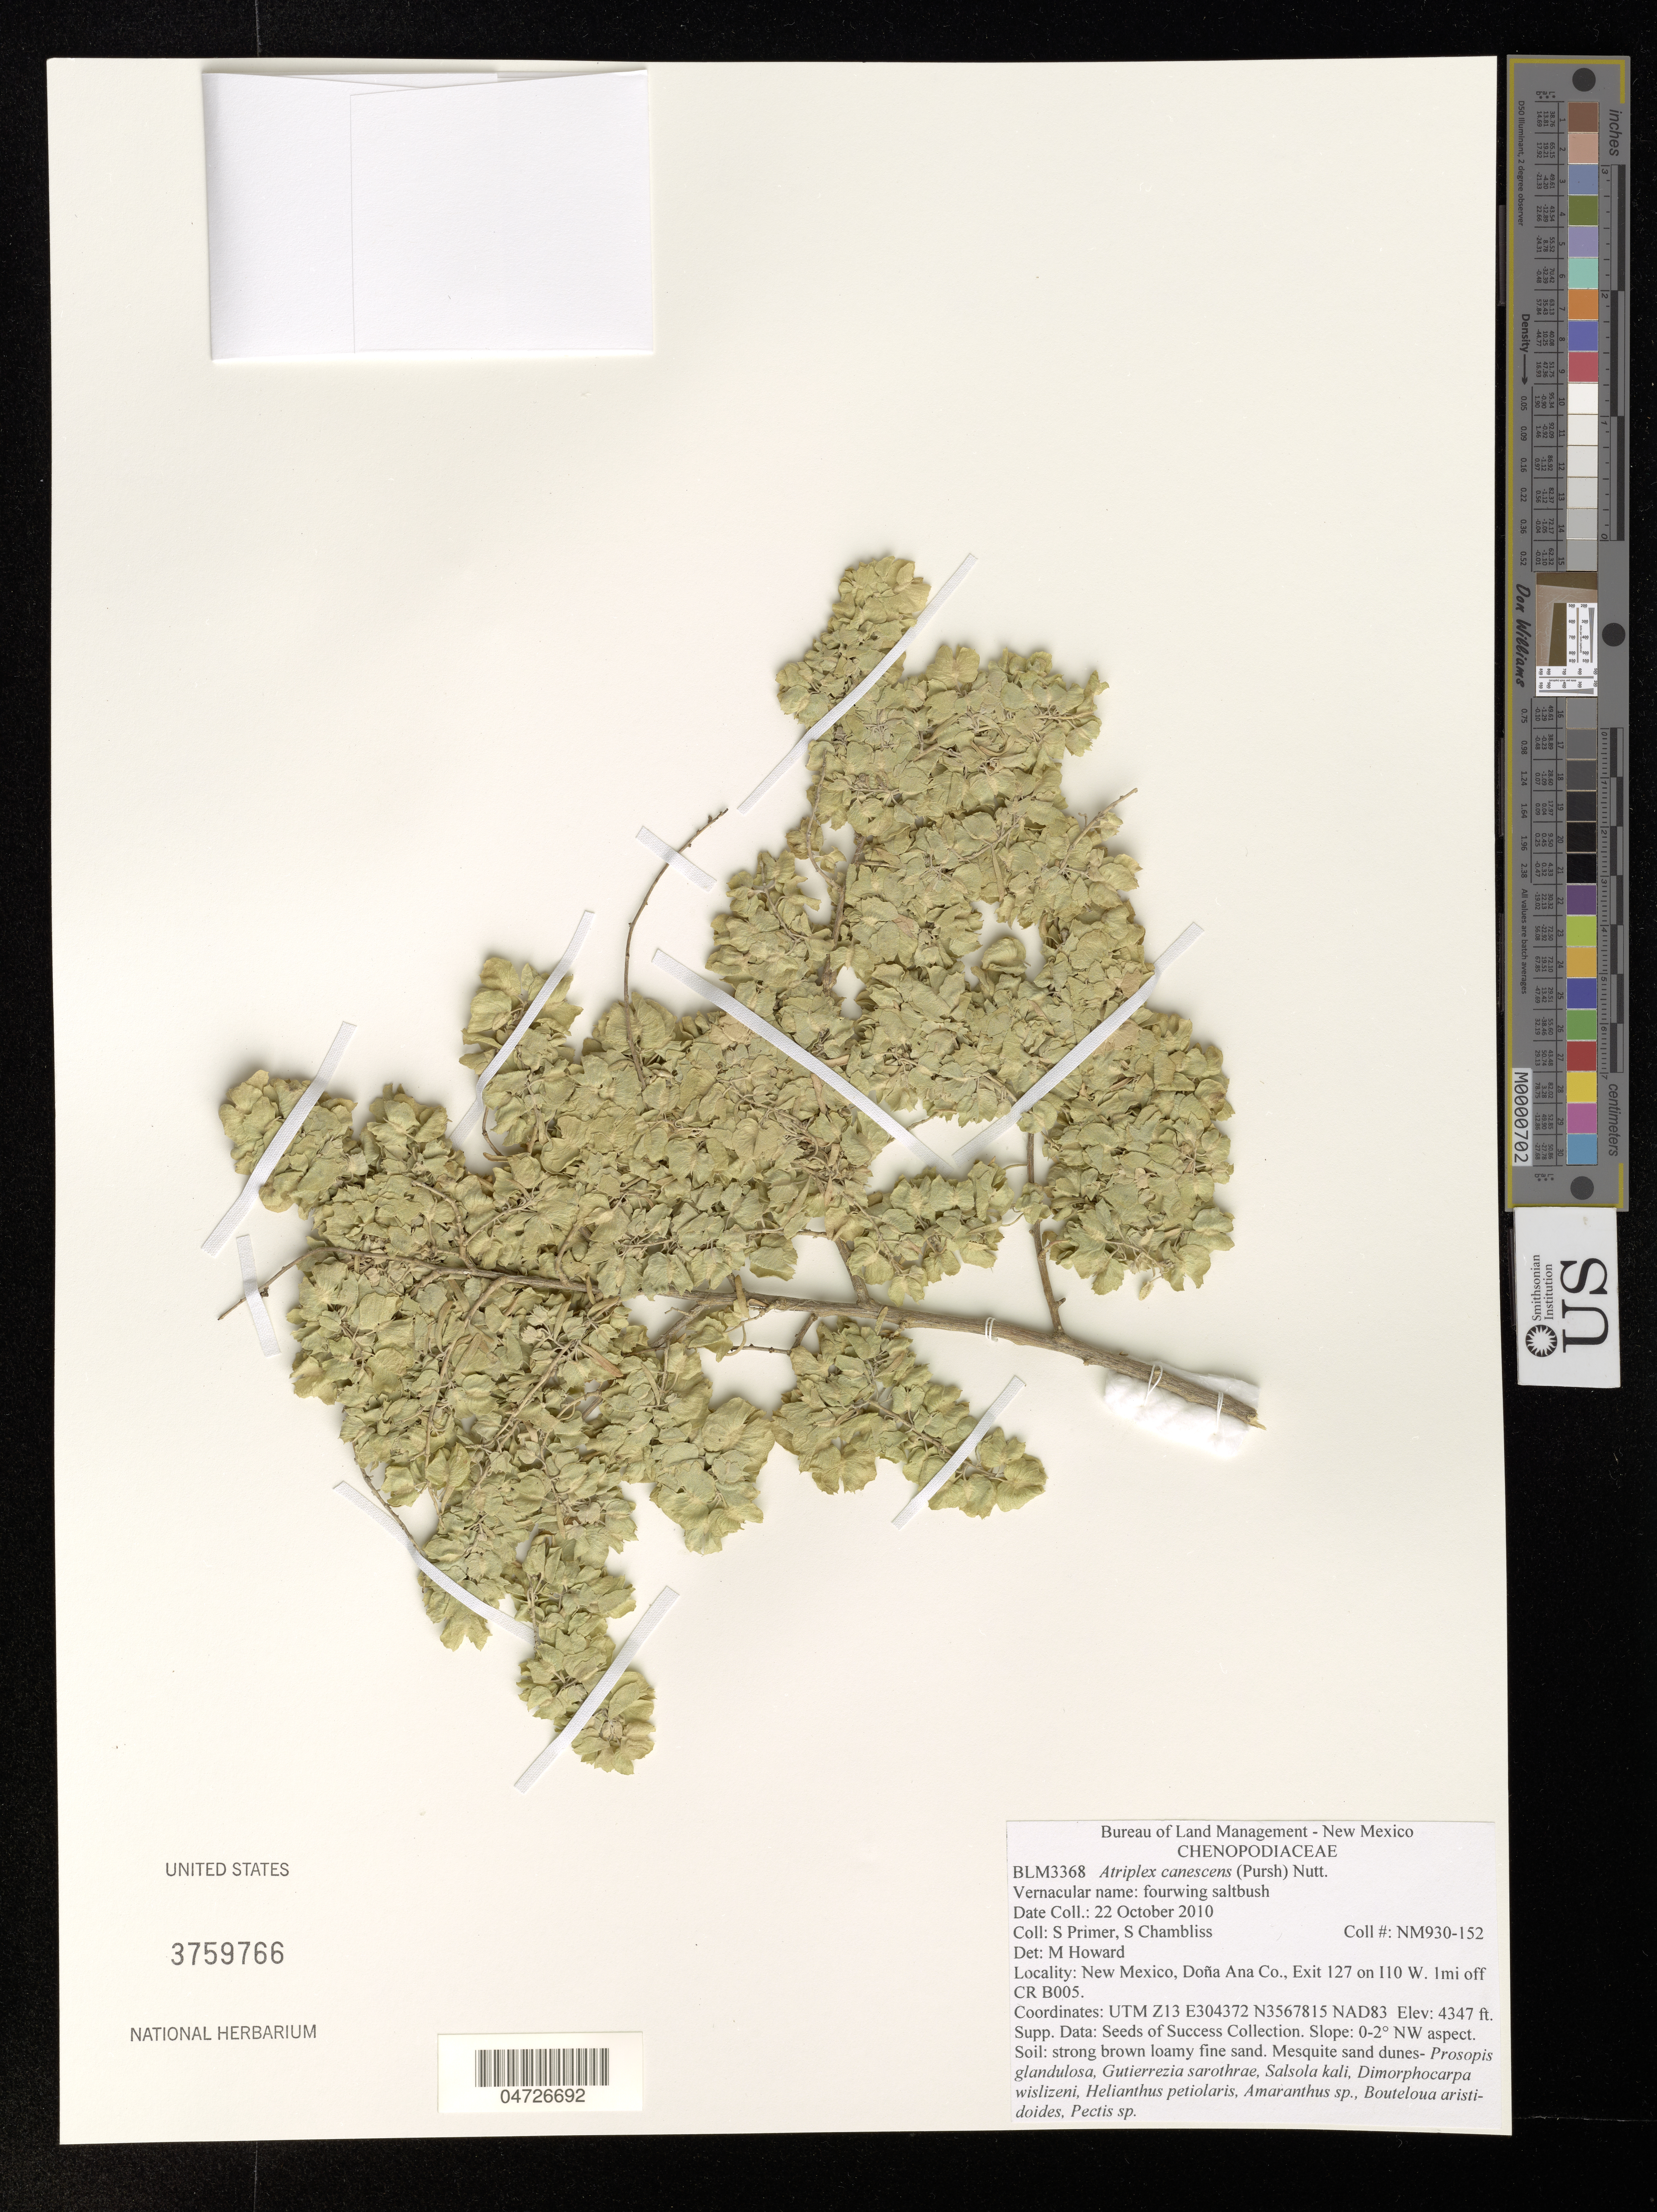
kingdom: Plantae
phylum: Tracheophyta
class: Magnoliopsida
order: Caryophyllales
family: Amaranthaceae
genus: Atriplex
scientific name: Atriplex canescens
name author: (Pursh) Nutt.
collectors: S. Primer & S. Chambliss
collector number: NM930-152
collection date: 2010-10-22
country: United States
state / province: New Mexico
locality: Doña Ana Co., Exit 127 on 110 W. 1mi off CR B005.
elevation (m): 1325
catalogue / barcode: US 3759766